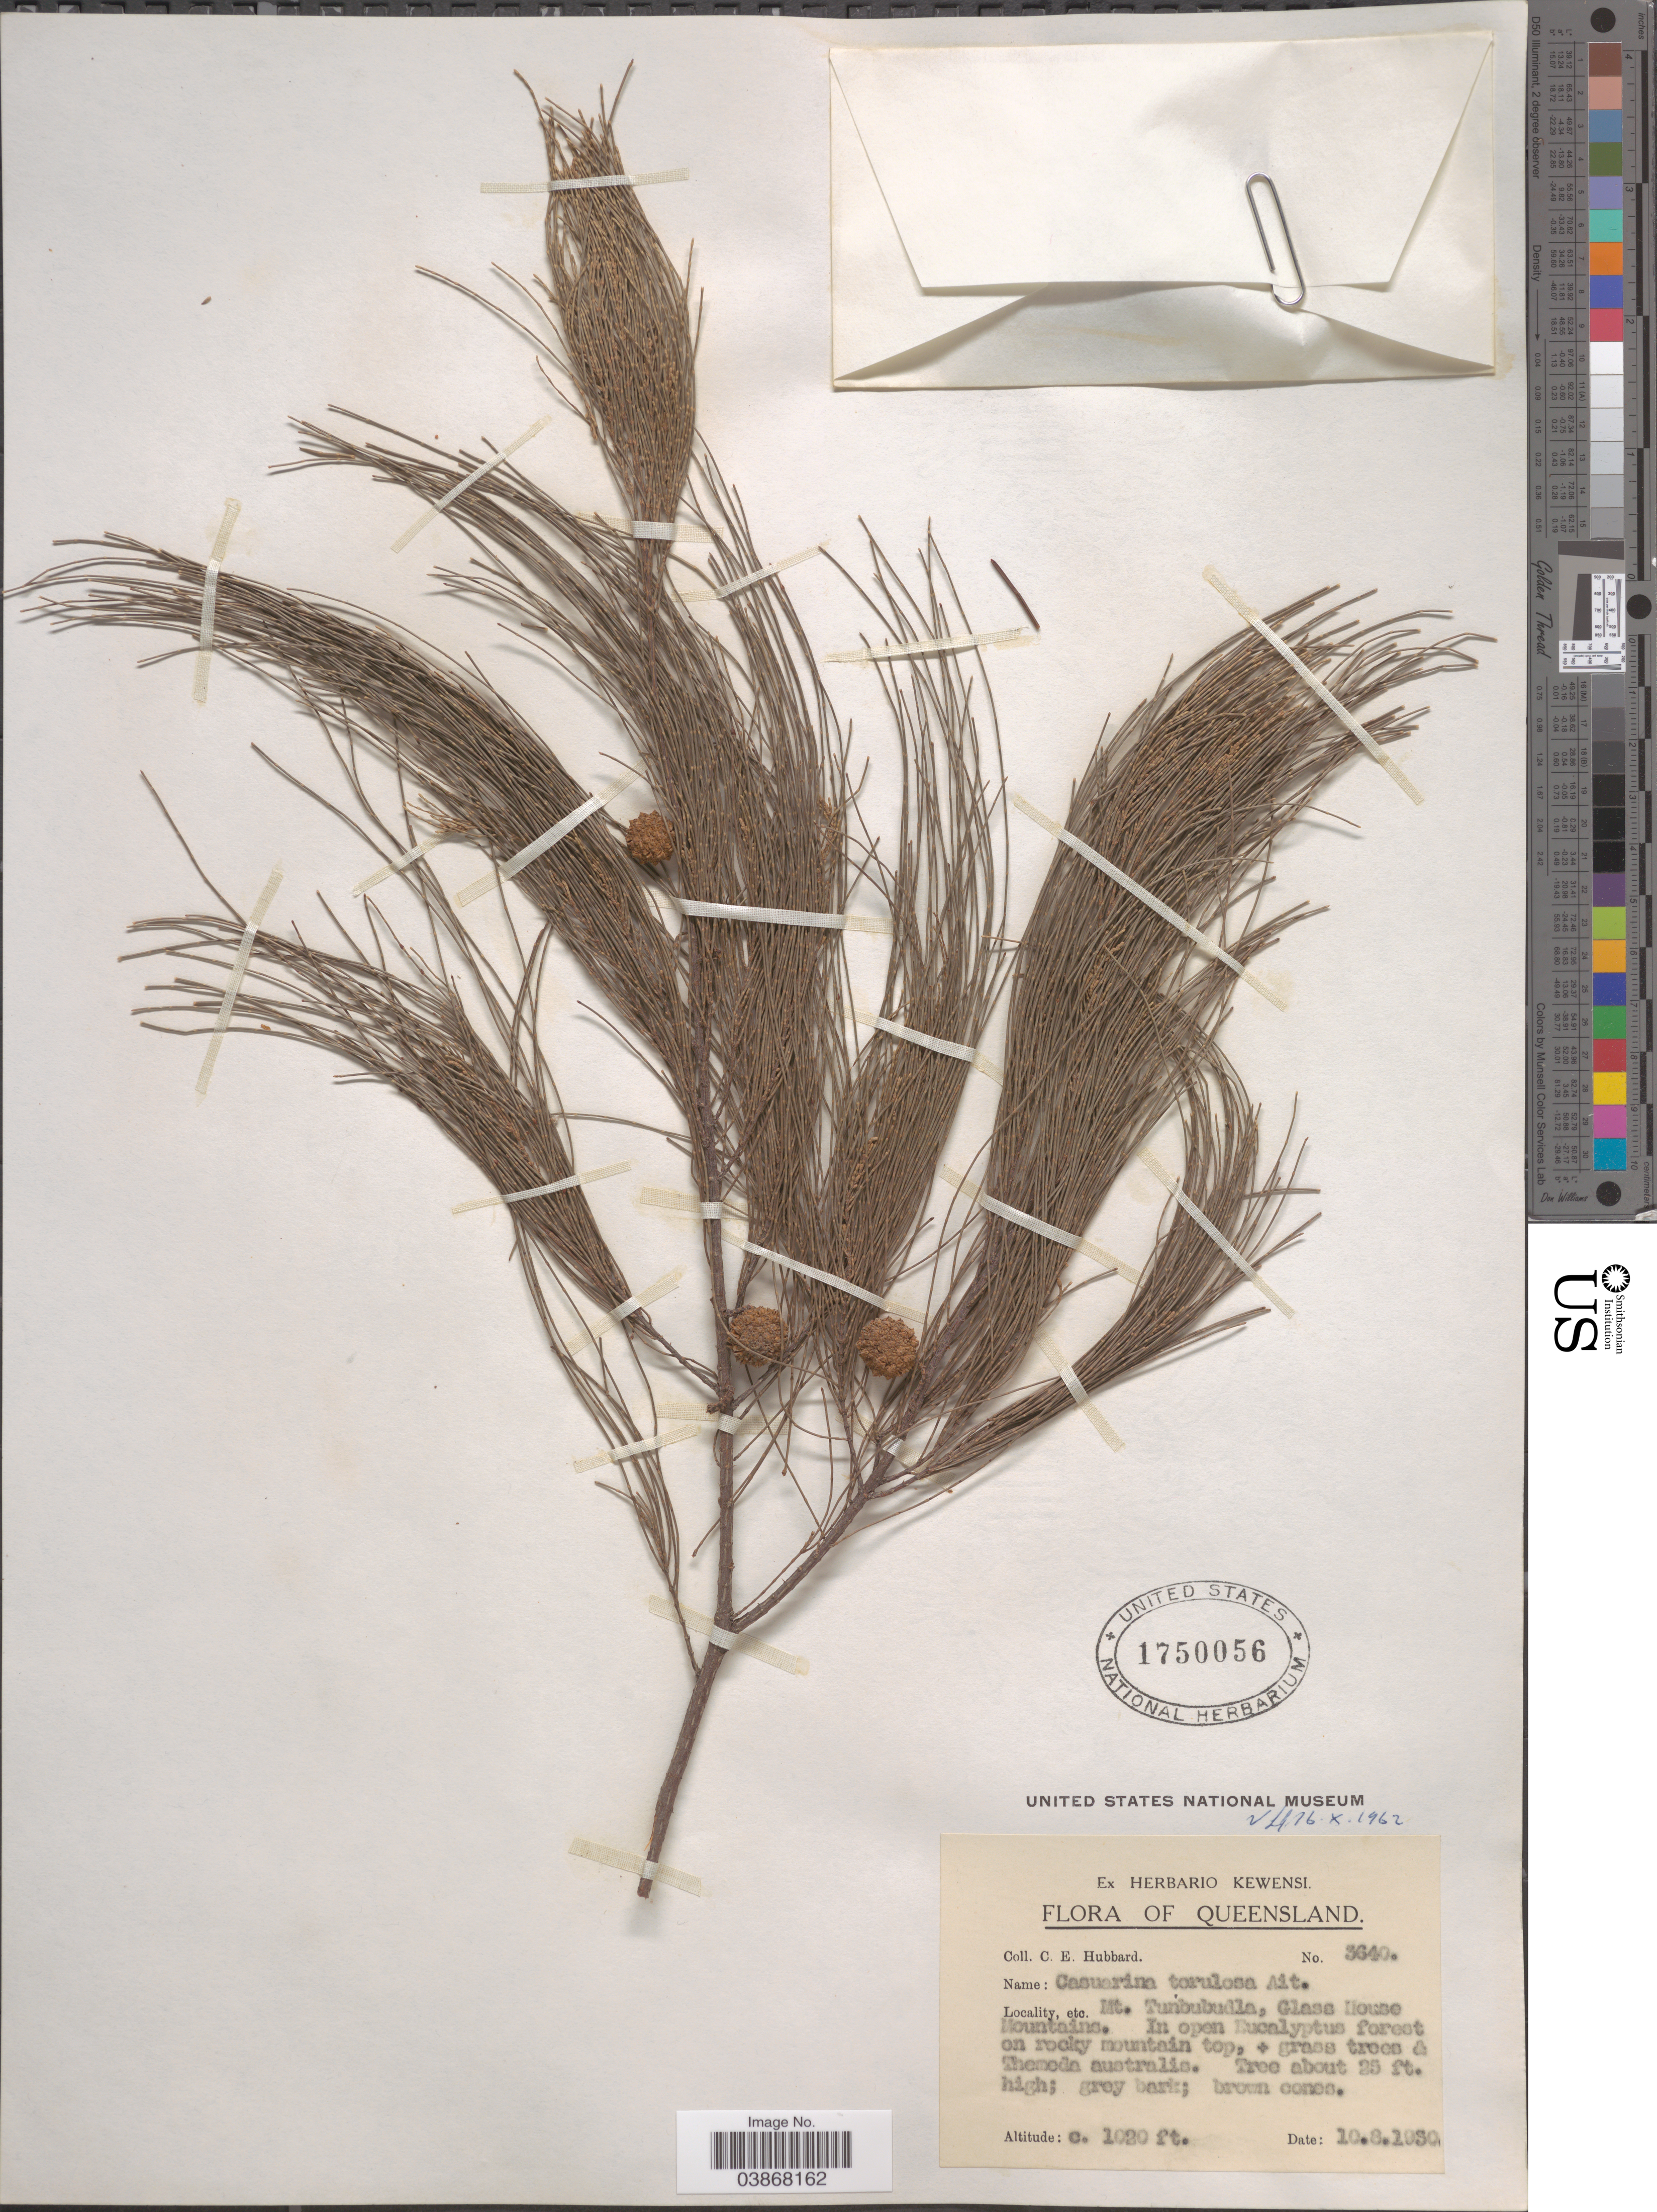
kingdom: Plantae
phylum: Tracheophyta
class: Magnoliopsida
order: Fagales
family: Casuarinaceae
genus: Allocasuarina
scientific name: Allocasuarina torulosa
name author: (Aiton) L.A.S. Johnson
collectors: C. E. Hubbard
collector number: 3640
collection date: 1930-08-10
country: Australia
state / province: Queensland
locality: Mt. Tunbubudla, Glass House Mountain.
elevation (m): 311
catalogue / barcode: US 1750056